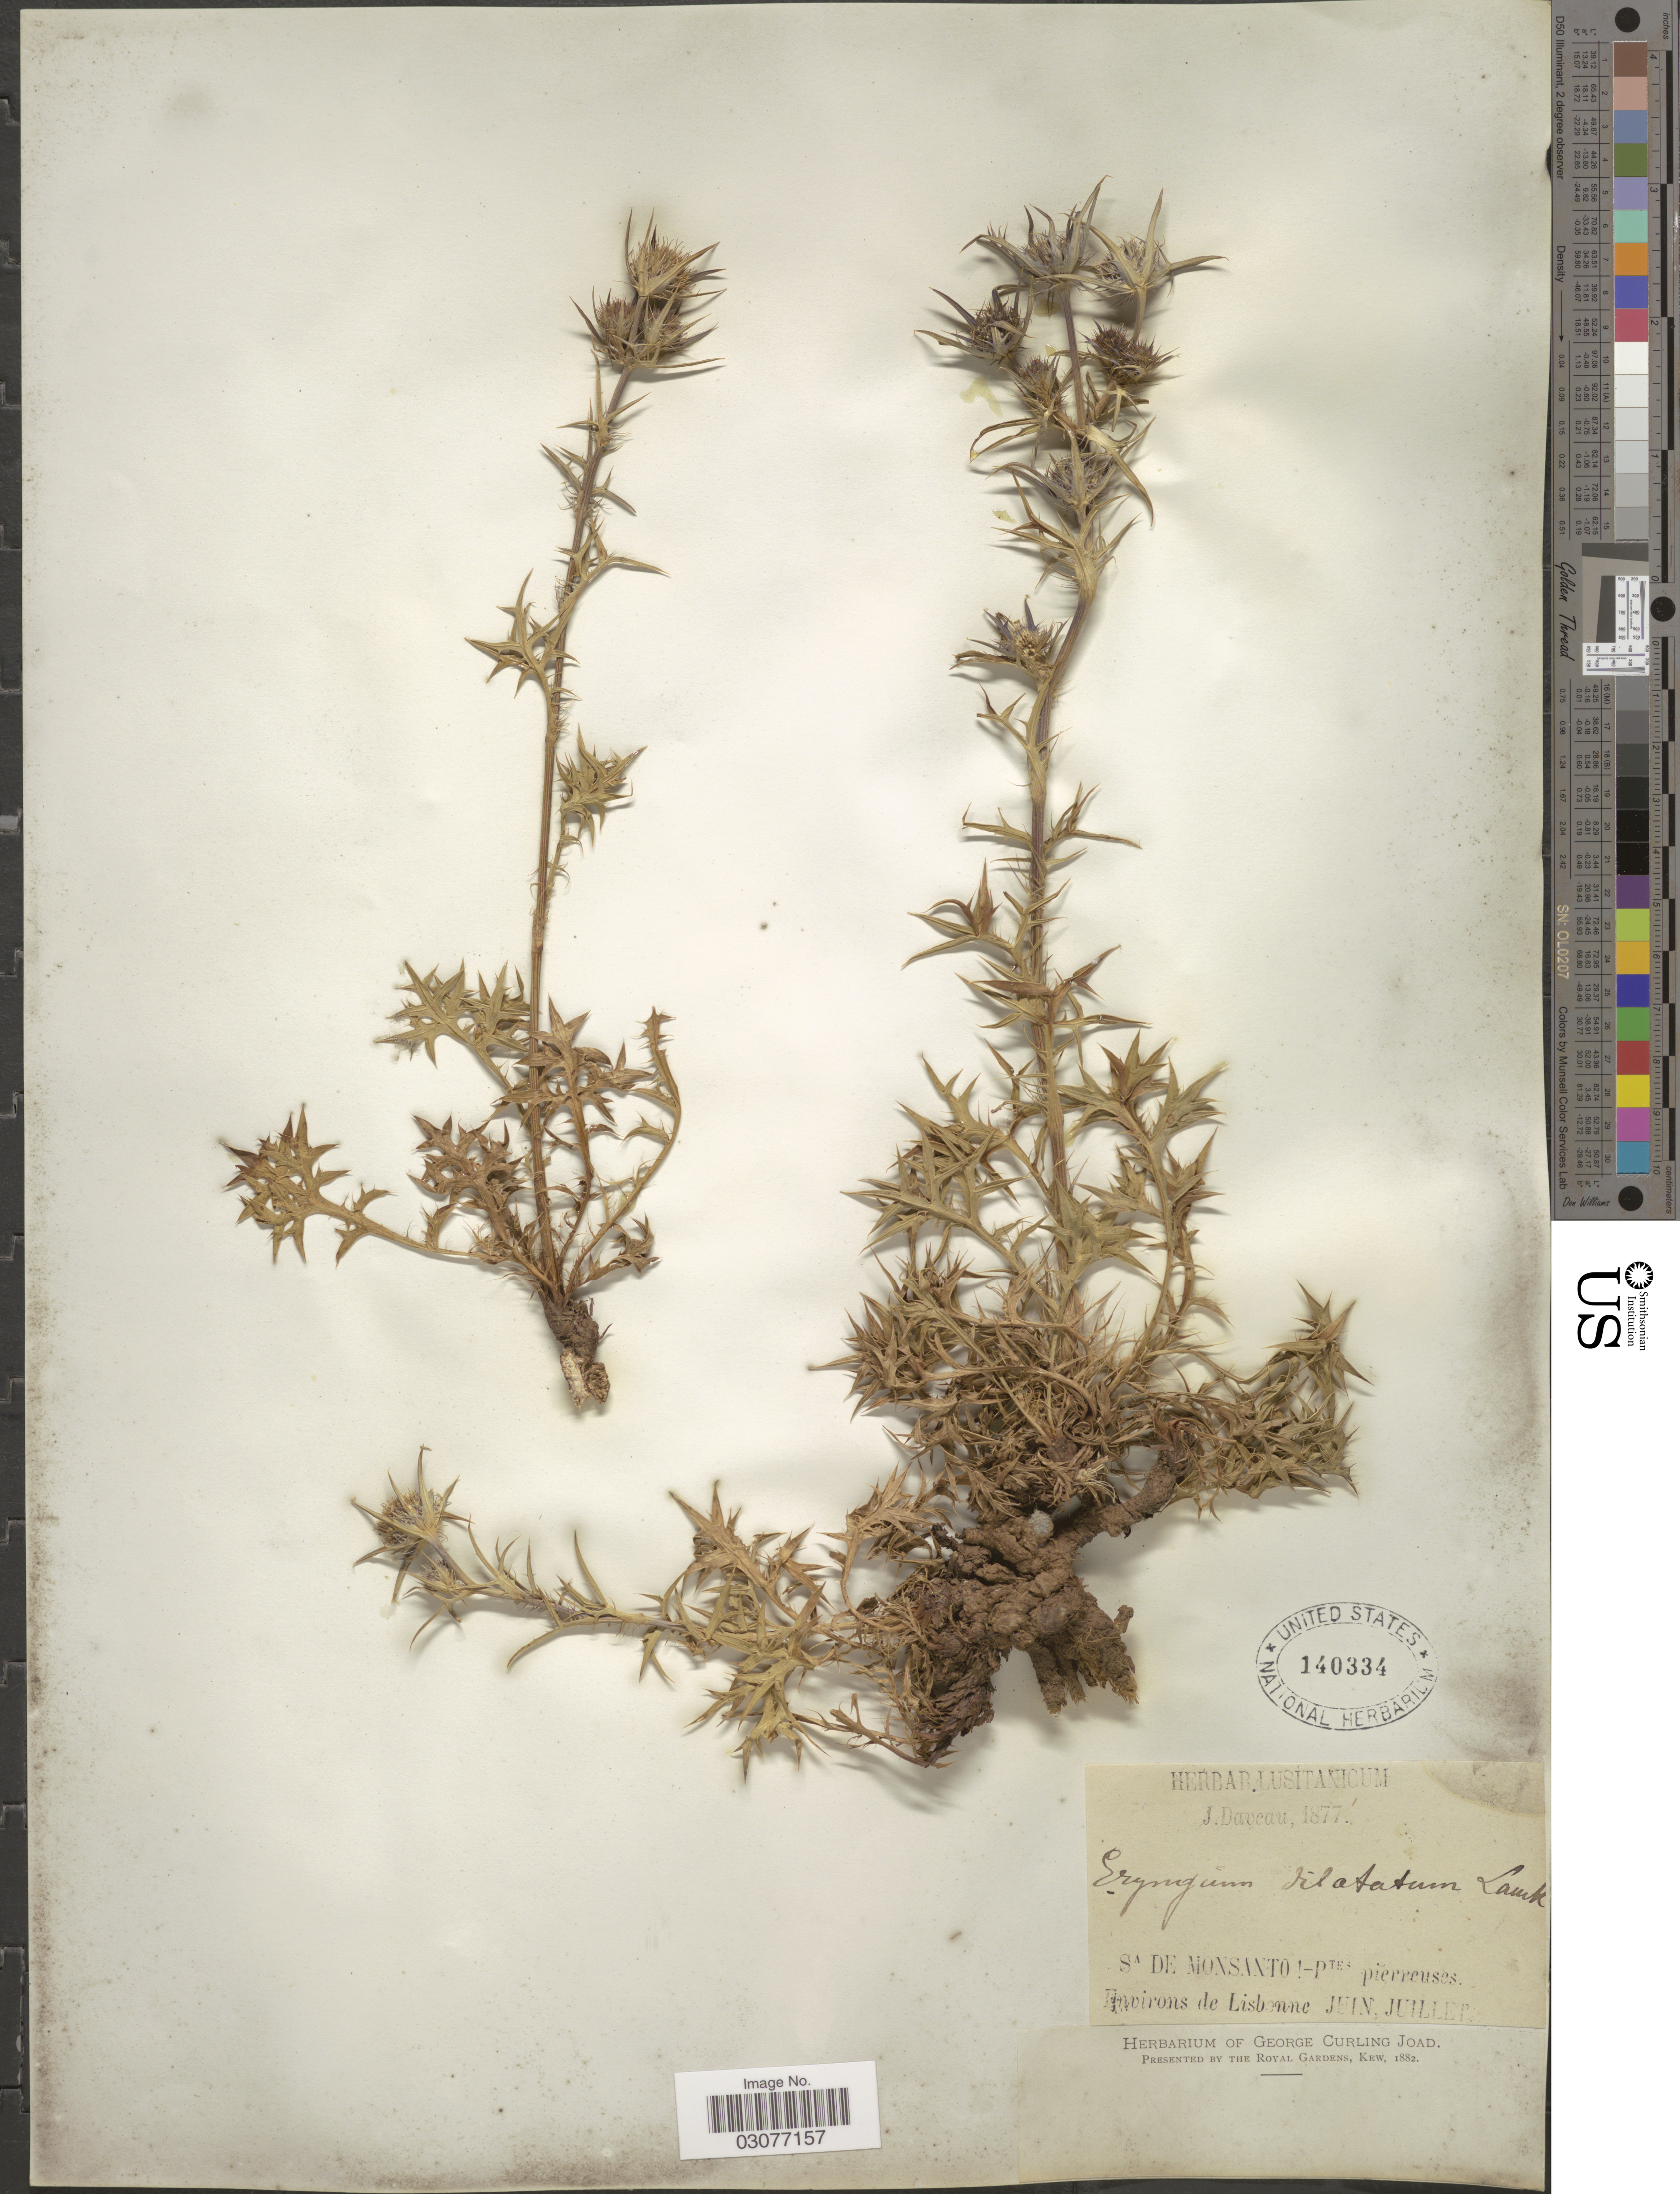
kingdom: Plantae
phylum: Tracheophyta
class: Magnoliopsida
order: Apiales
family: Apiaceae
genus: Eryngium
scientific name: Eryngium dilatatum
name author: Lam.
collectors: J. Daveau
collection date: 1877-06/1877-07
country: Portugal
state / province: Lisboa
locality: Sa de Monsanto. Environs de Lisbonne.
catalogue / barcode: US 140334